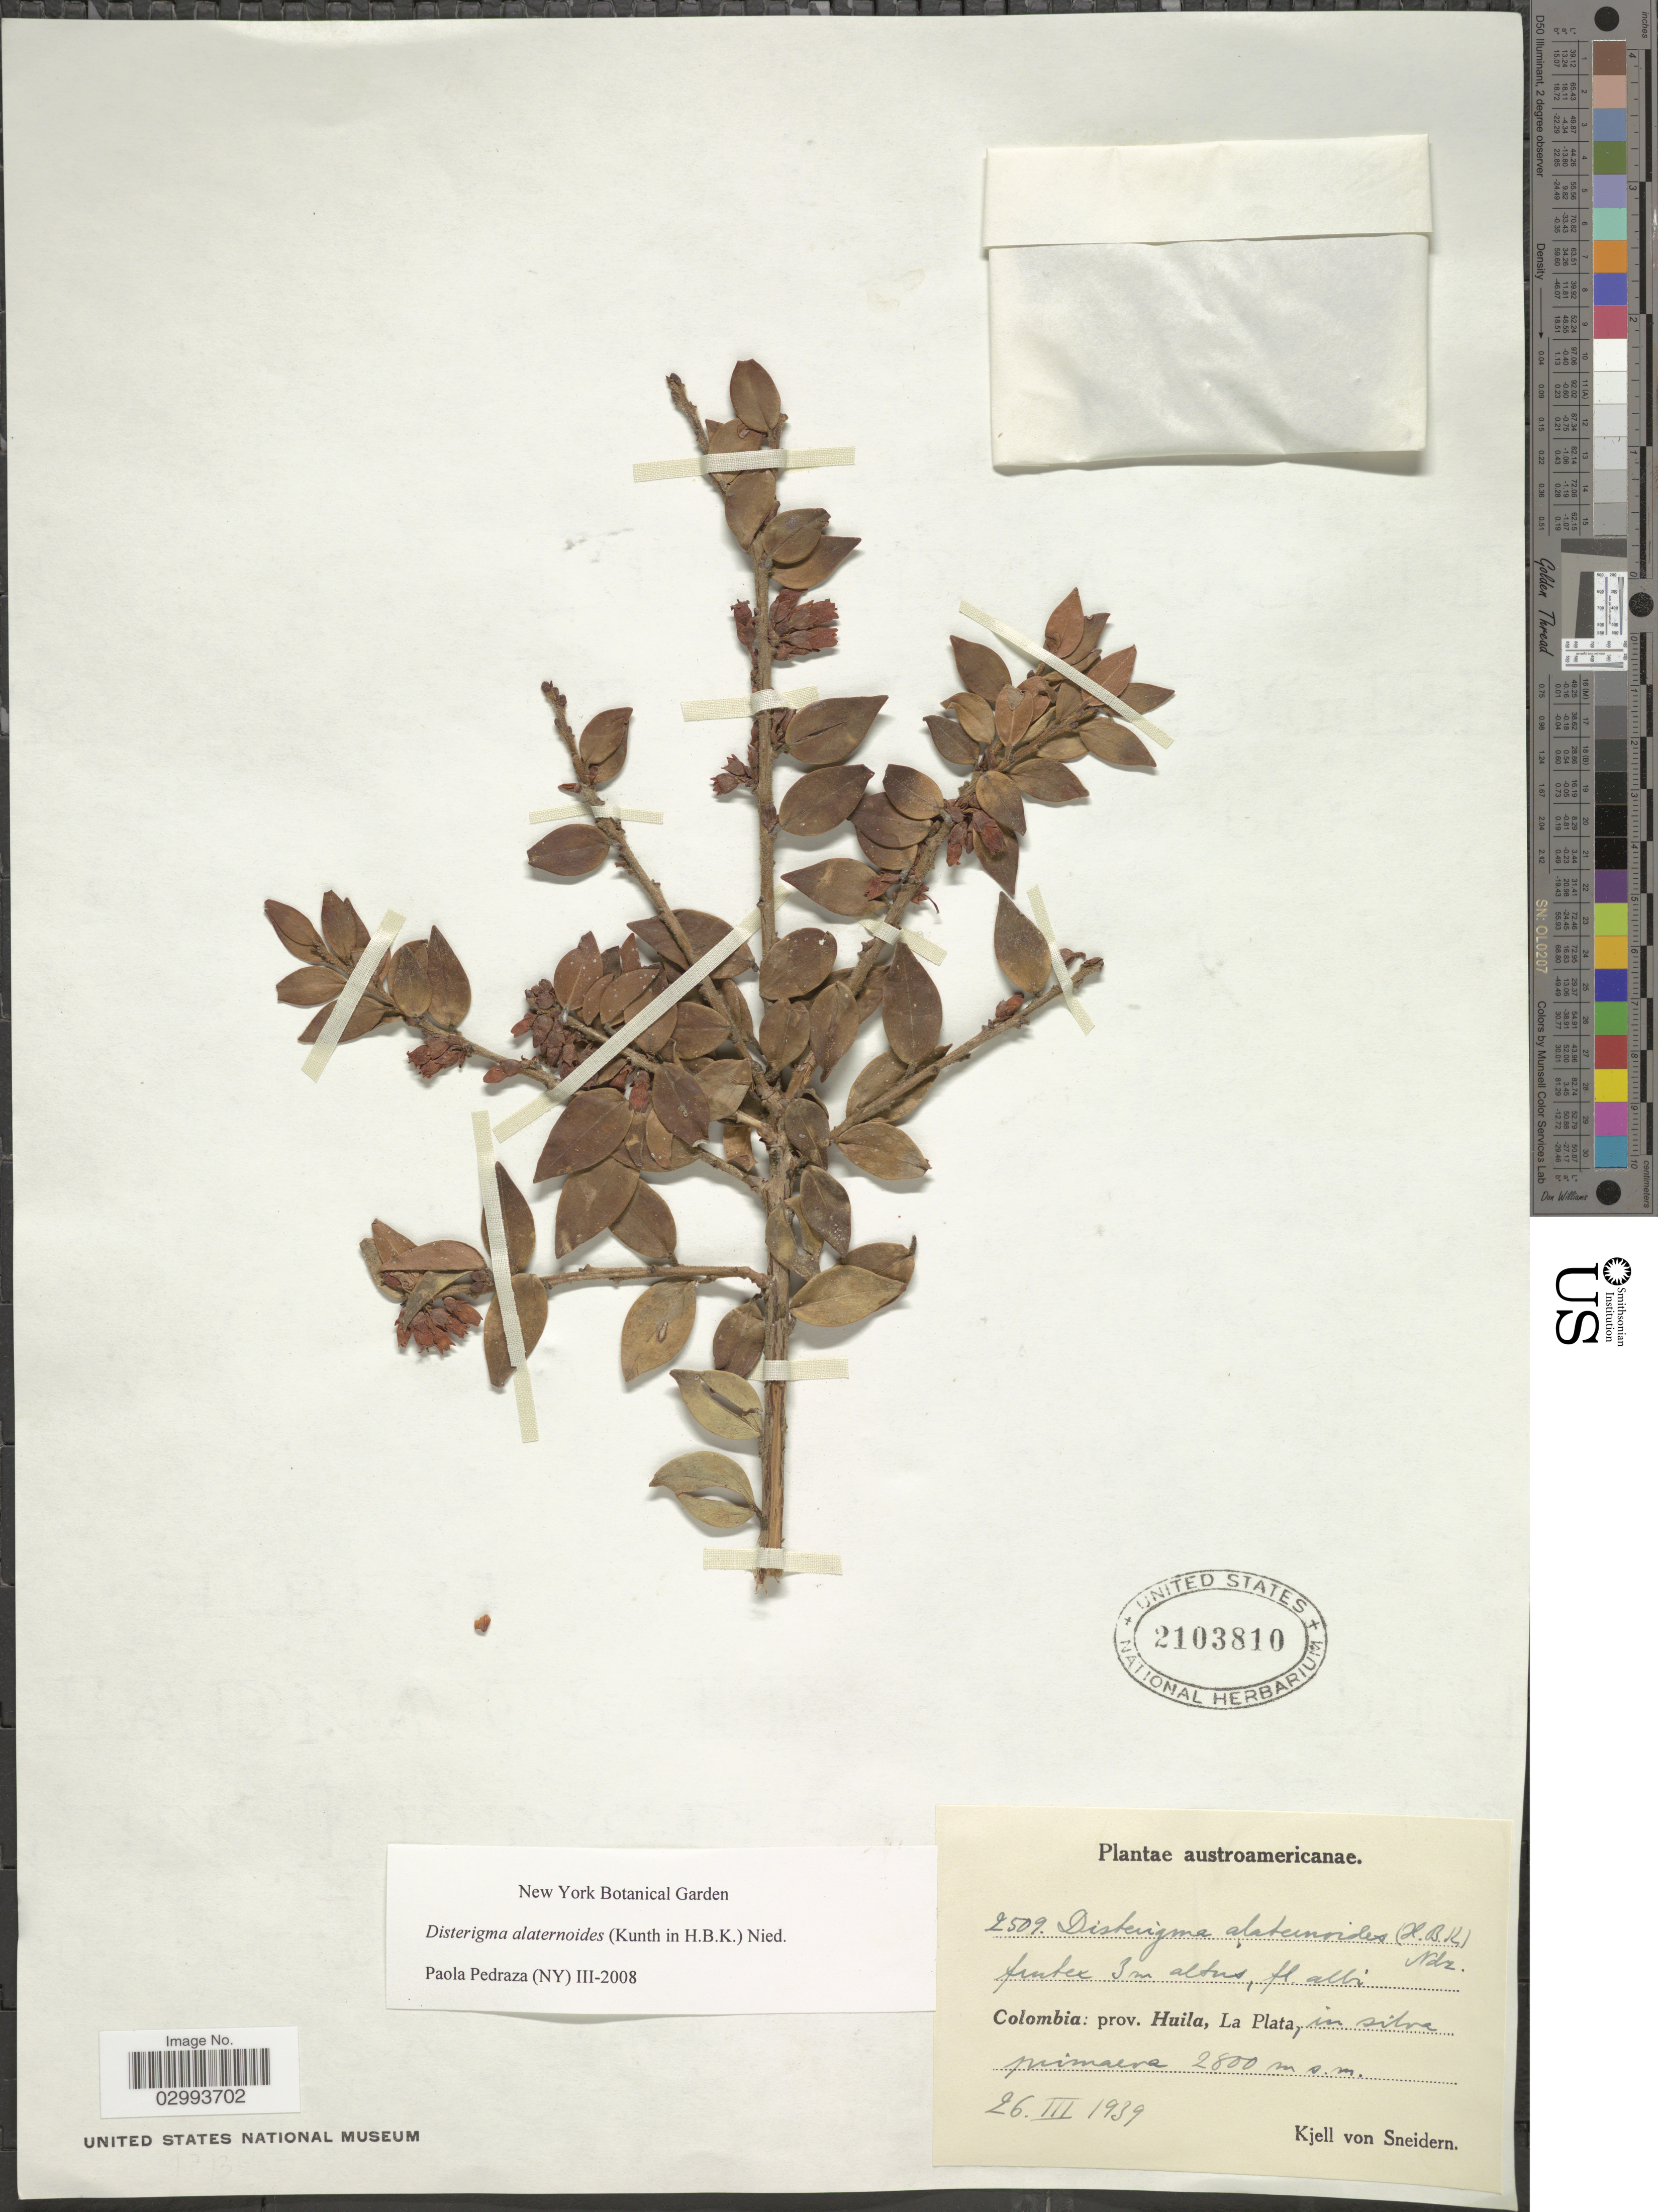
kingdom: Plantae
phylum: Tracheophyta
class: Magnoliopsida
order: Ericales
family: Ericaceae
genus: Disterigma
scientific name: Disterigma alaternoides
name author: (Kunth) Nied.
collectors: K. von Sneidern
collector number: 2509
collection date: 1939-03-26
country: Colombia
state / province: Huila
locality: La Plata, in silva primaeva.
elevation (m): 2800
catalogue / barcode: US 2103810